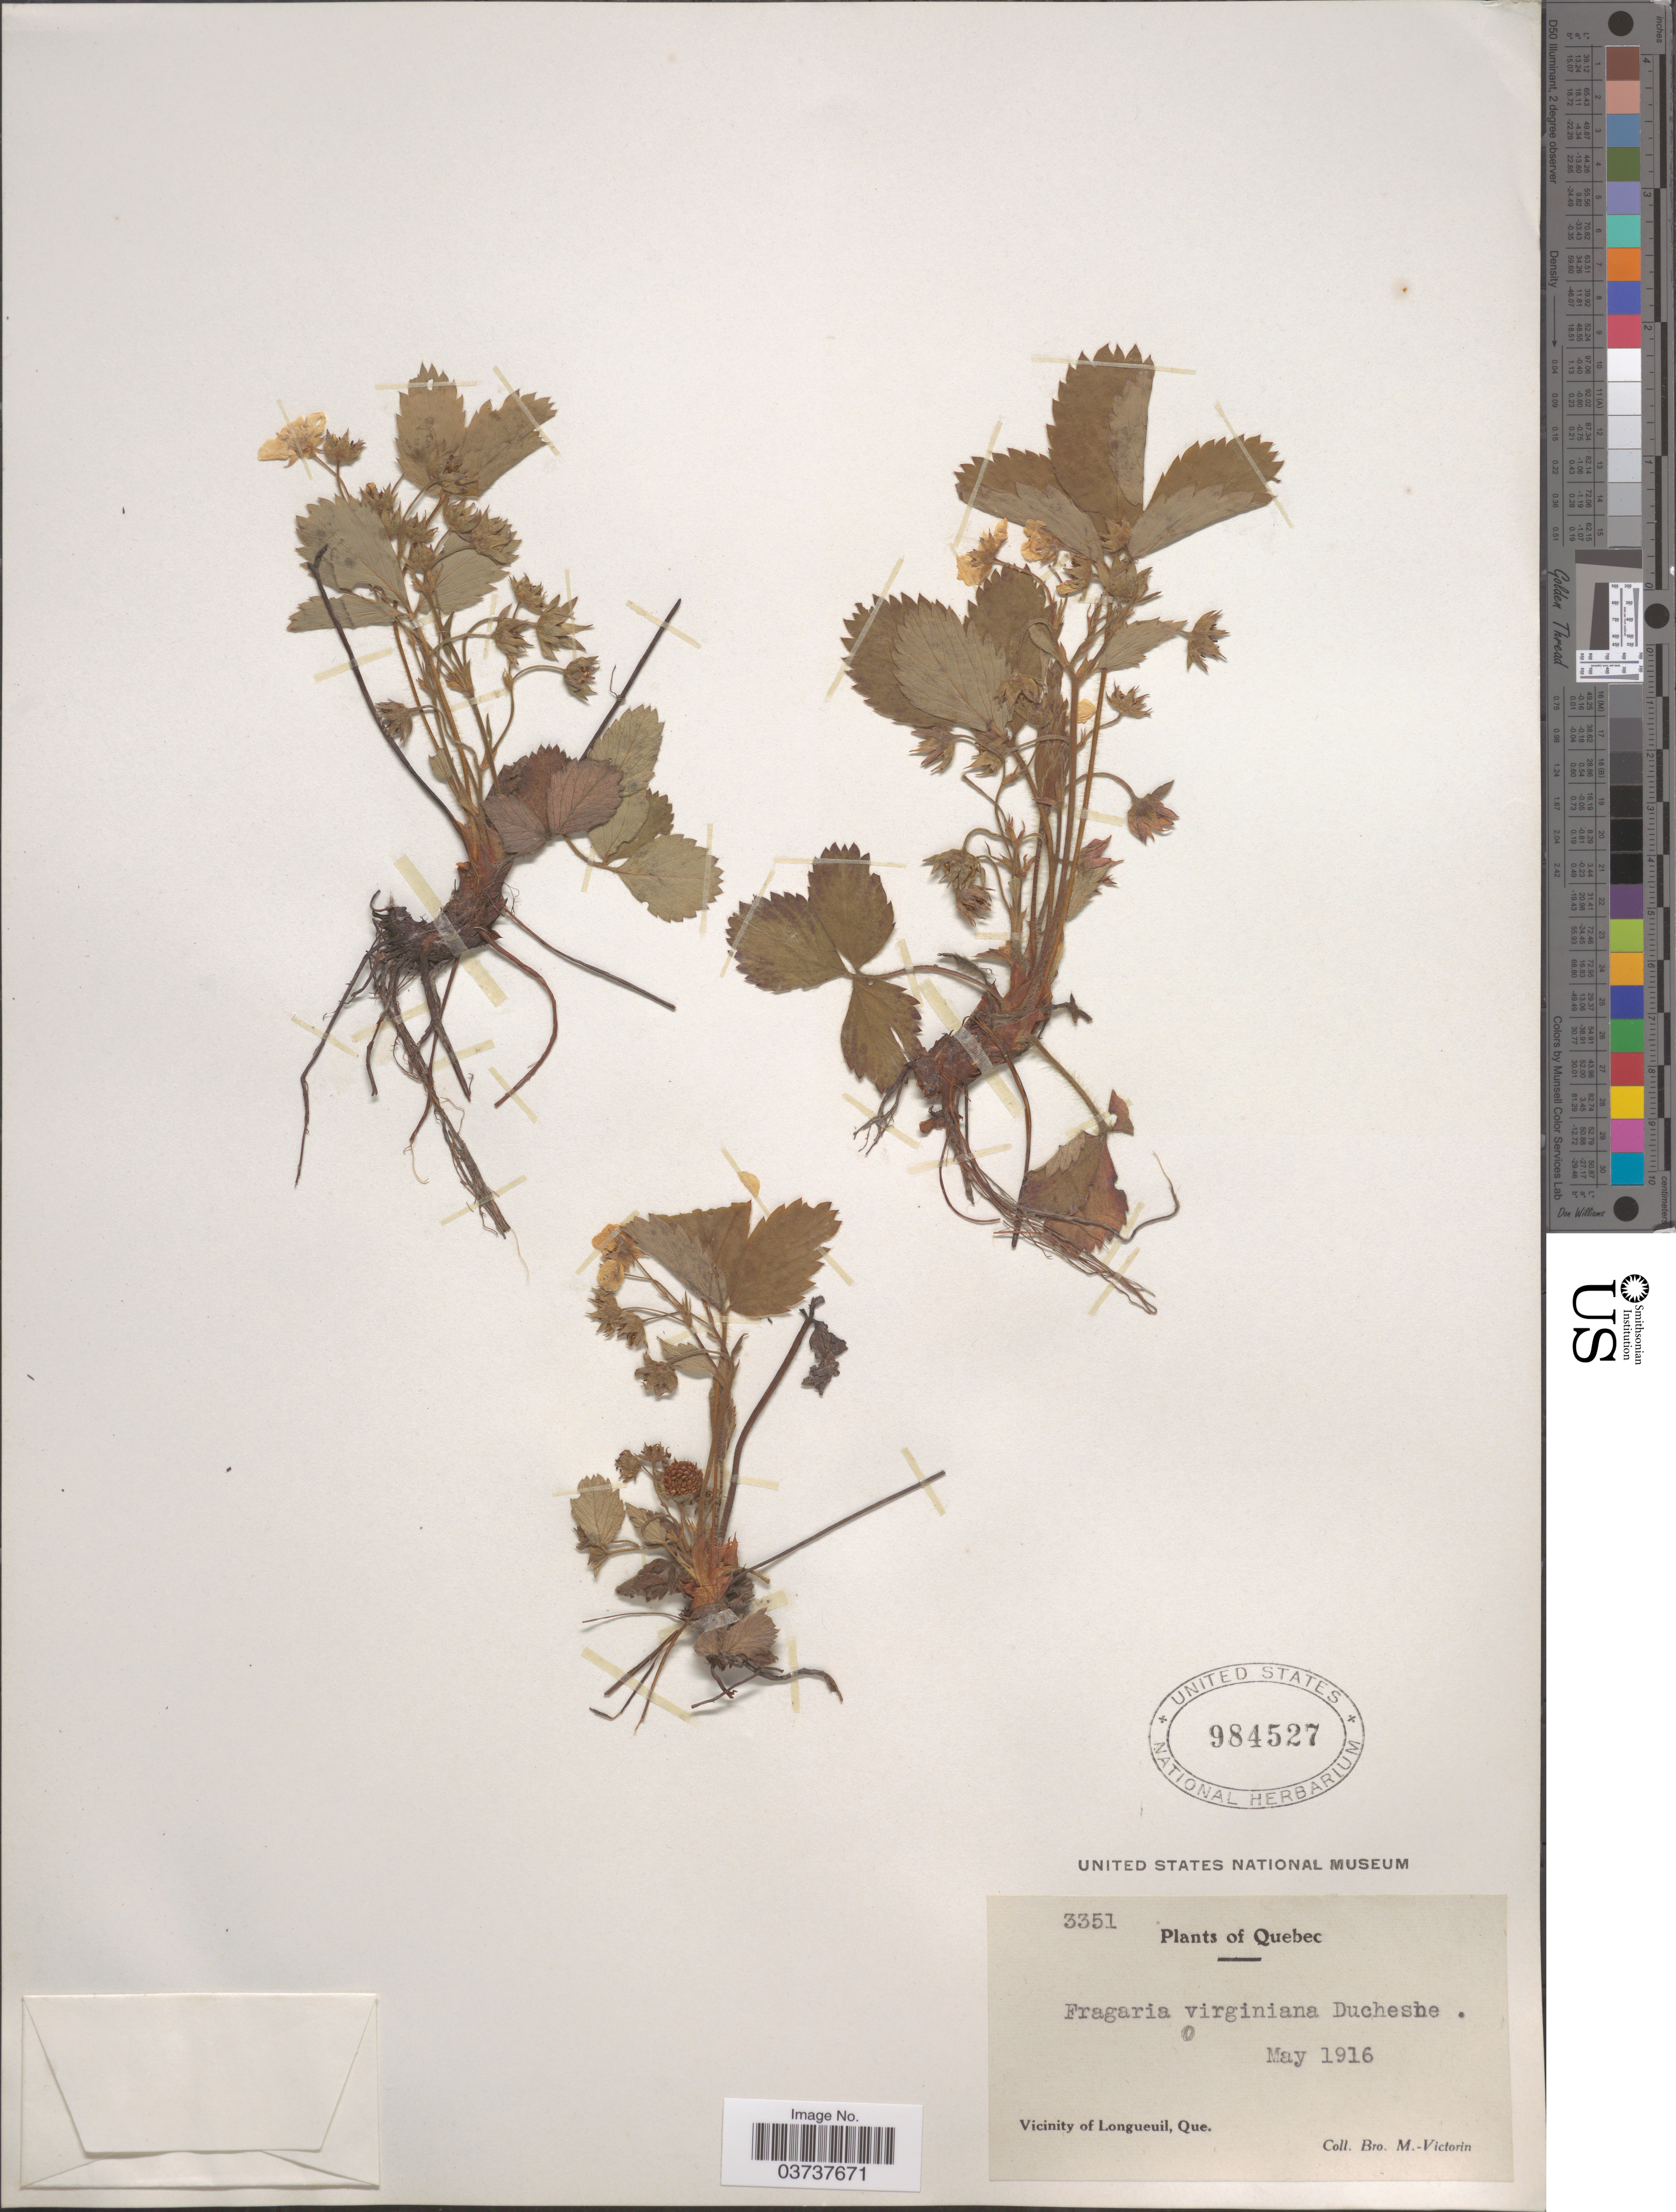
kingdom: Plantae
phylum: Tracheophyta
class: Magnoliopsida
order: Rosales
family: Rosaceae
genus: Fragaria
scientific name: Fragaria virginiana var. grayana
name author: (E. Vilm. ex Gay) Rydb.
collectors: Fr. Marie-Victorin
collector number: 3351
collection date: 1916-05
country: Canada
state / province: Quebec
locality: Vicinity of Longueuil.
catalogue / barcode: US 984527